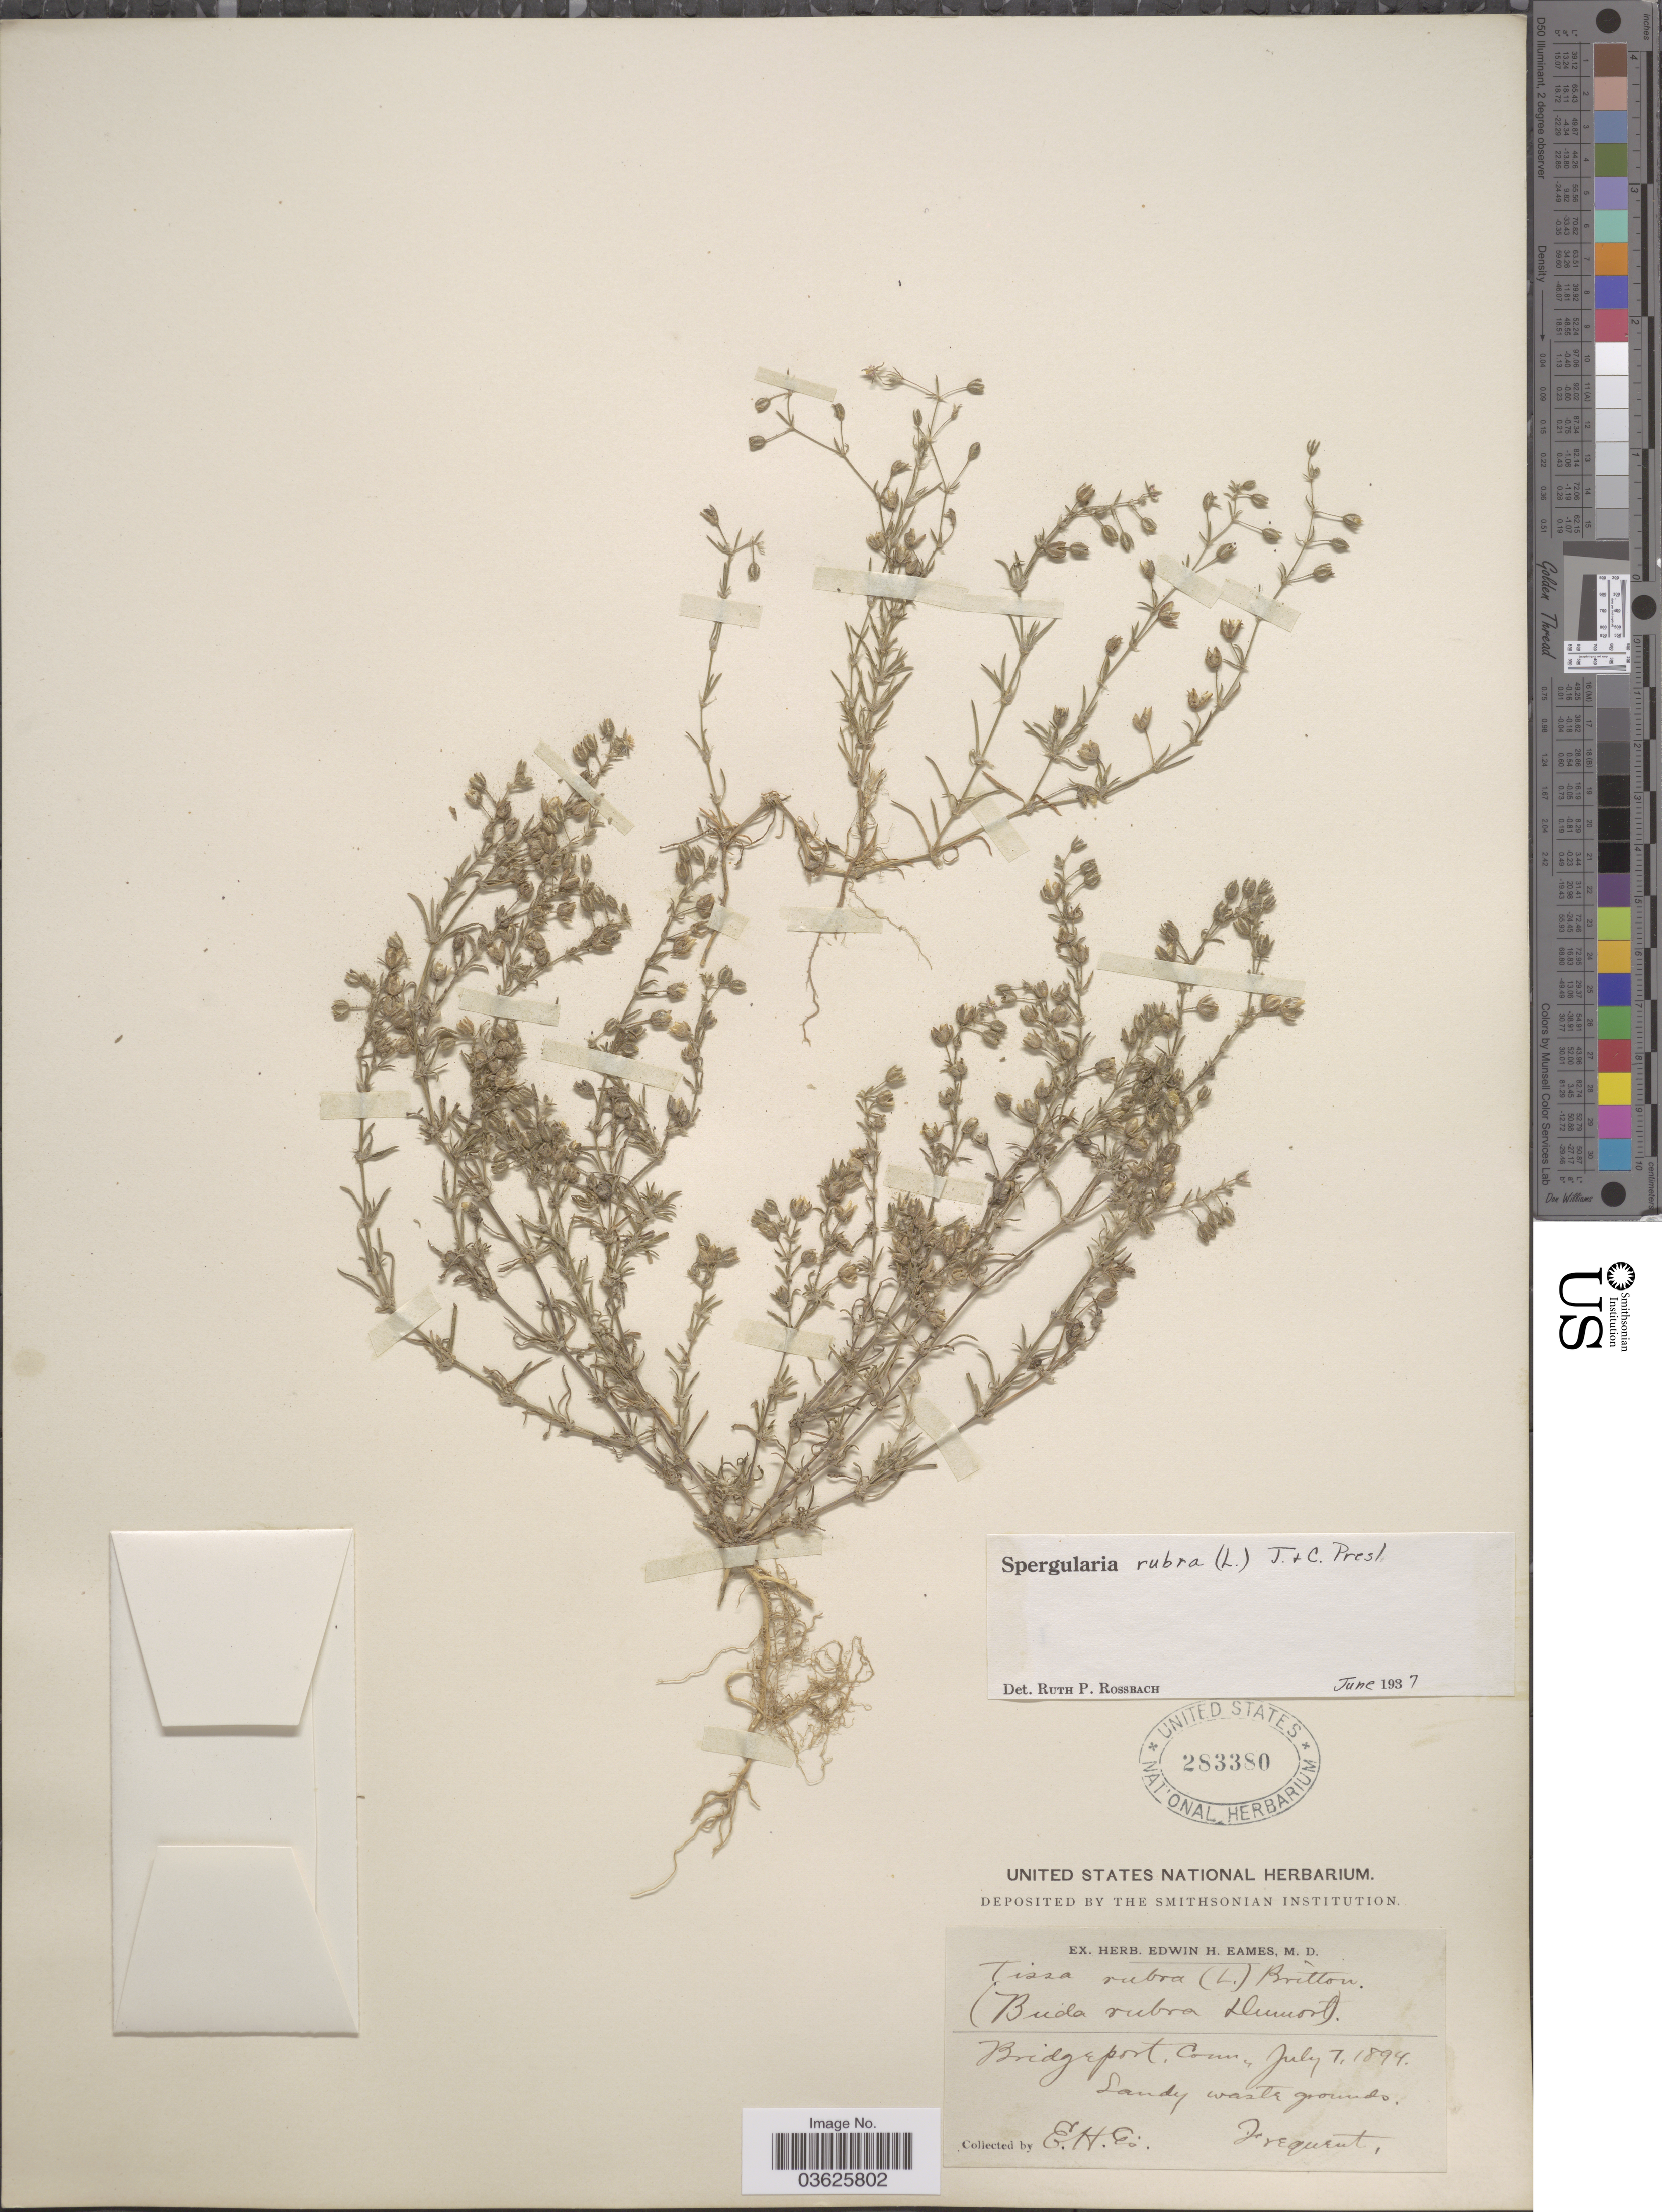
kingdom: Plantae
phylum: Tracheophyta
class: Magnoliopsida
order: Caryophyllales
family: Caryophyllaceae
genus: Spergularia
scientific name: Spergularia rubra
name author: (L.) J. Presl & C. Presl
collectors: E. H. Eames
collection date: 1894-07-07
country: United States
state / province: Connecticut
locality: Bridgeport.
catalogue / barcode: US 283380